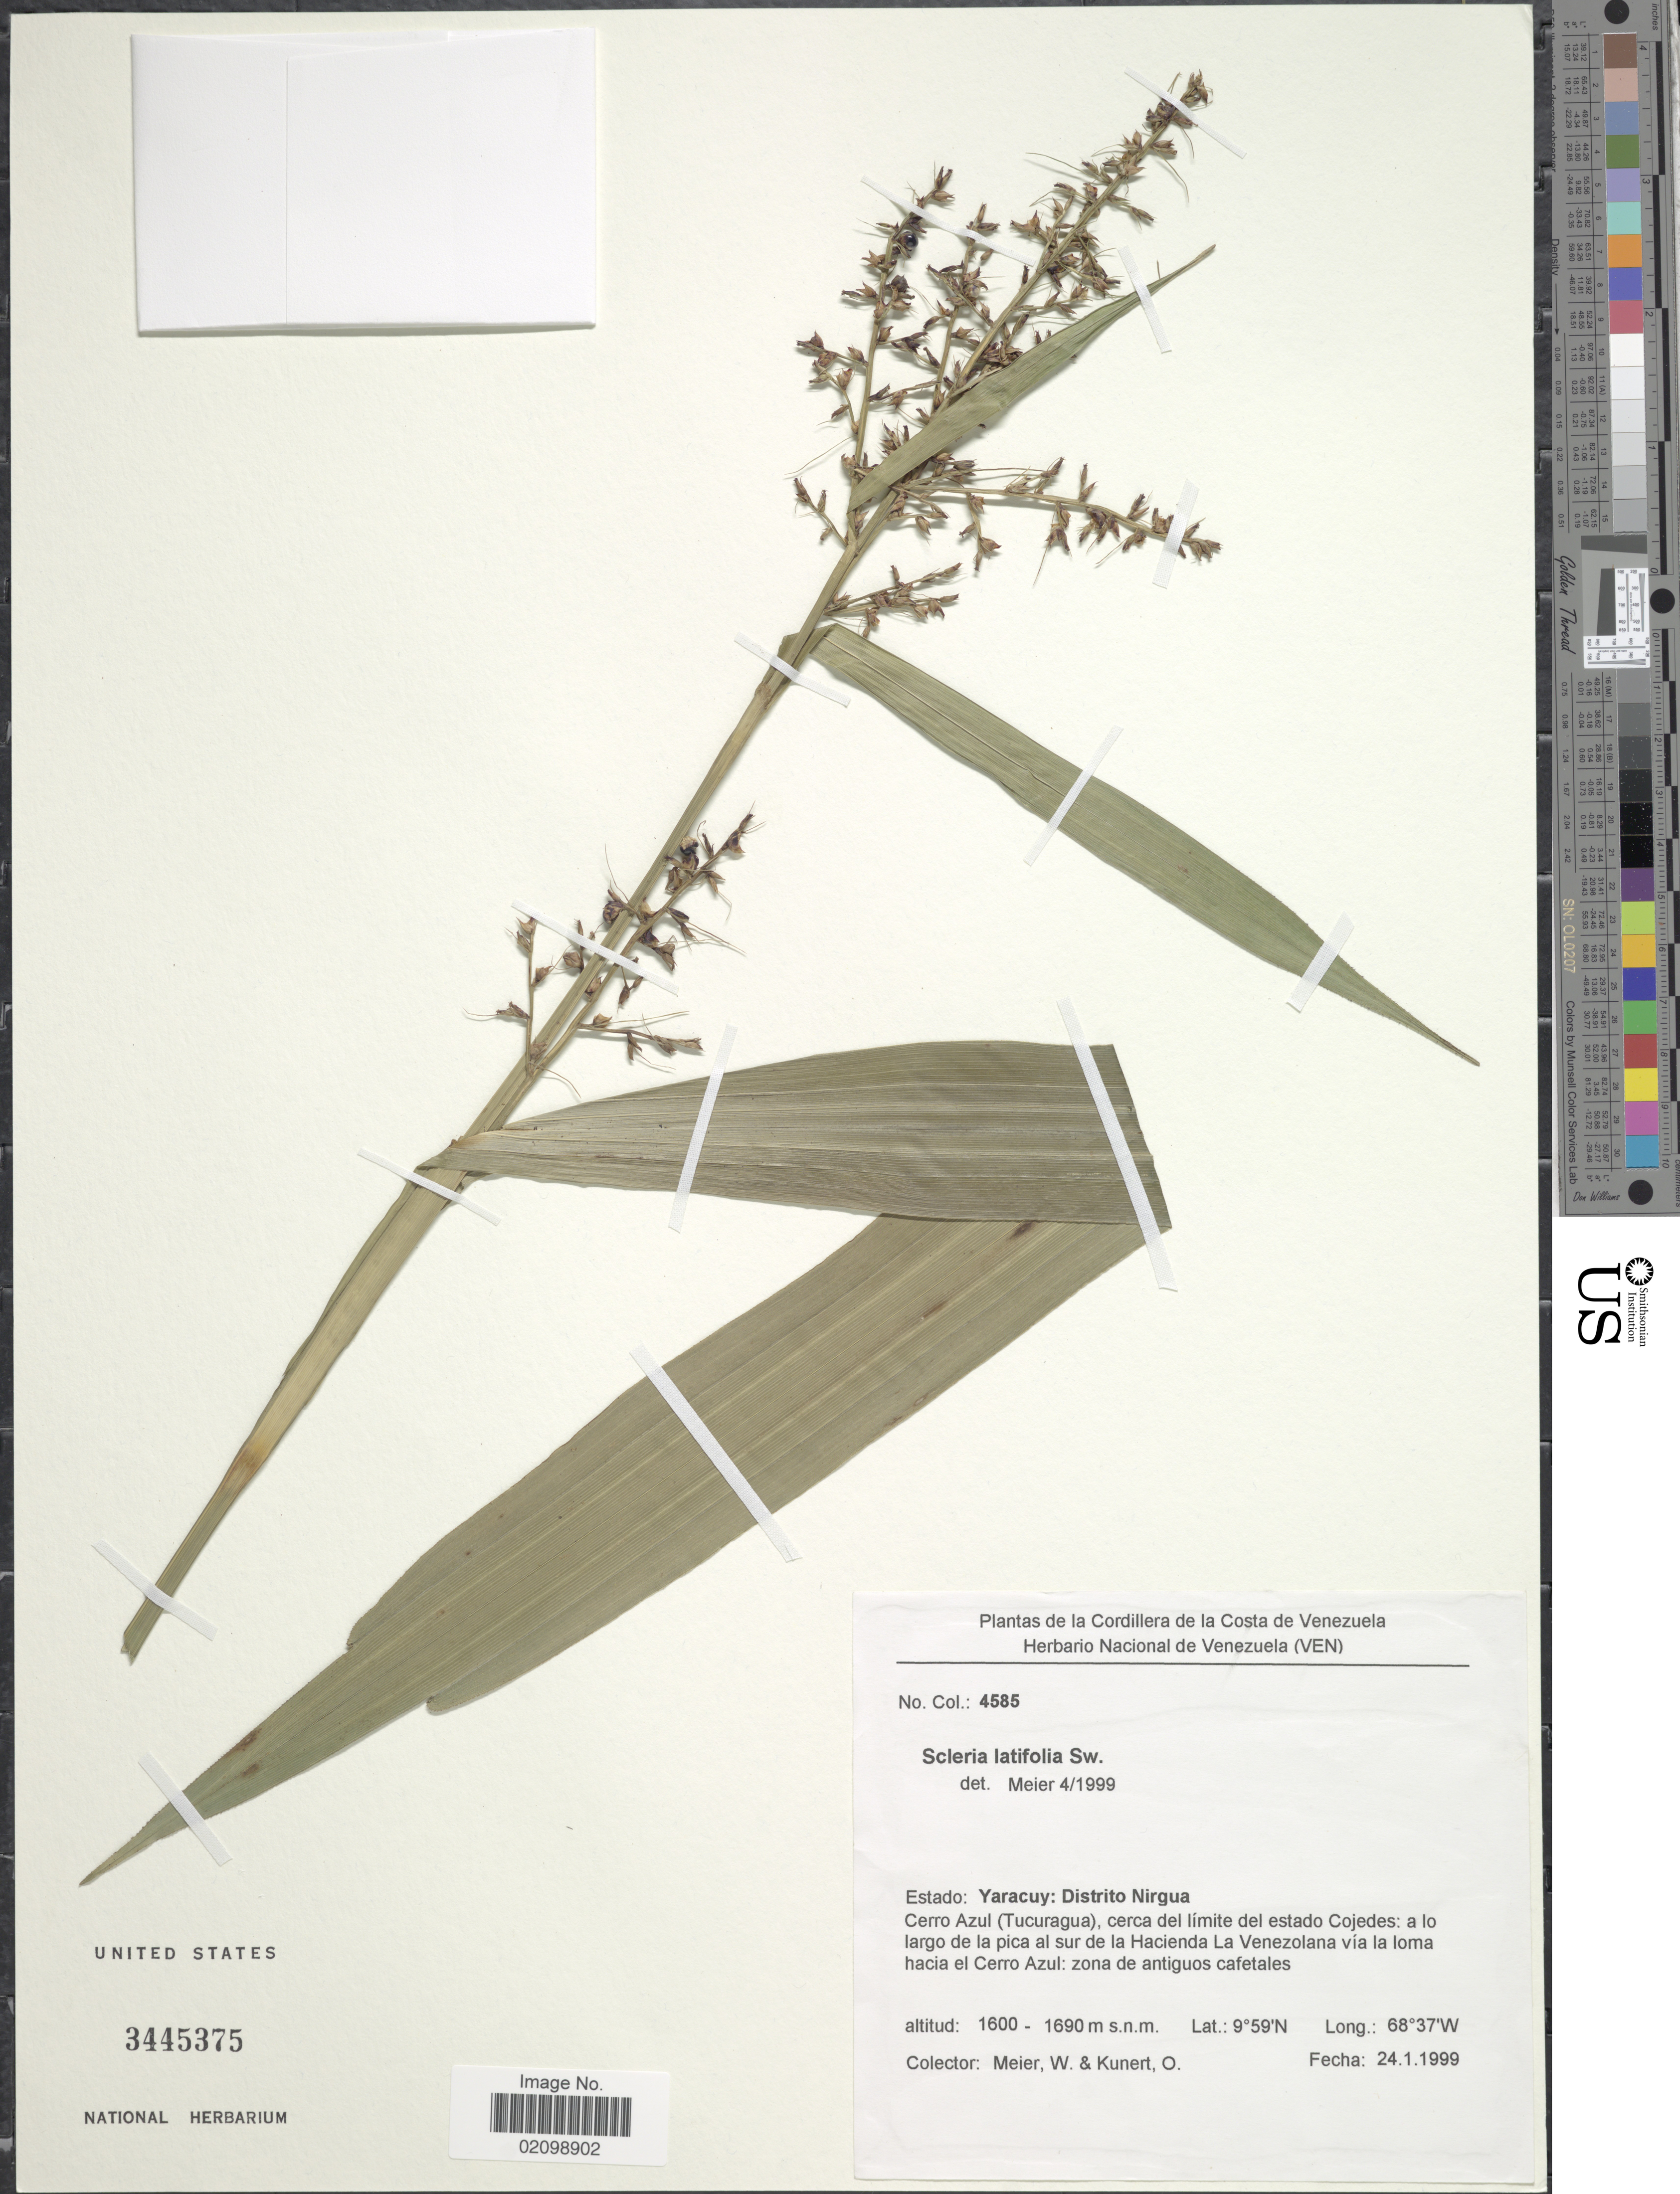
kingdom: Plantae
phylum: Tracheophyta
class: Liliopsida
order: Poales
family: Cyperaceae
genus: Scleria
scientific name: Scleria latifolia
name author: Sw.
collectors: W. Meier & O. Kunert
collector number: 4585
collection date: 1999-04-21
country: Venezuela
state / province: Yaracuy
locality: Estado: Yaracuy: Distrito Nirgua. Cerro Azul (Tucuragua), cerca del limite del estado Cojedes; a lo largo de la pica al sur de Hacienda La Venezolana via la loma haca el Cerro Azul: zona de antiguos cafetales.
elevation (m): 1600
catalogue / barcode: US 3445375